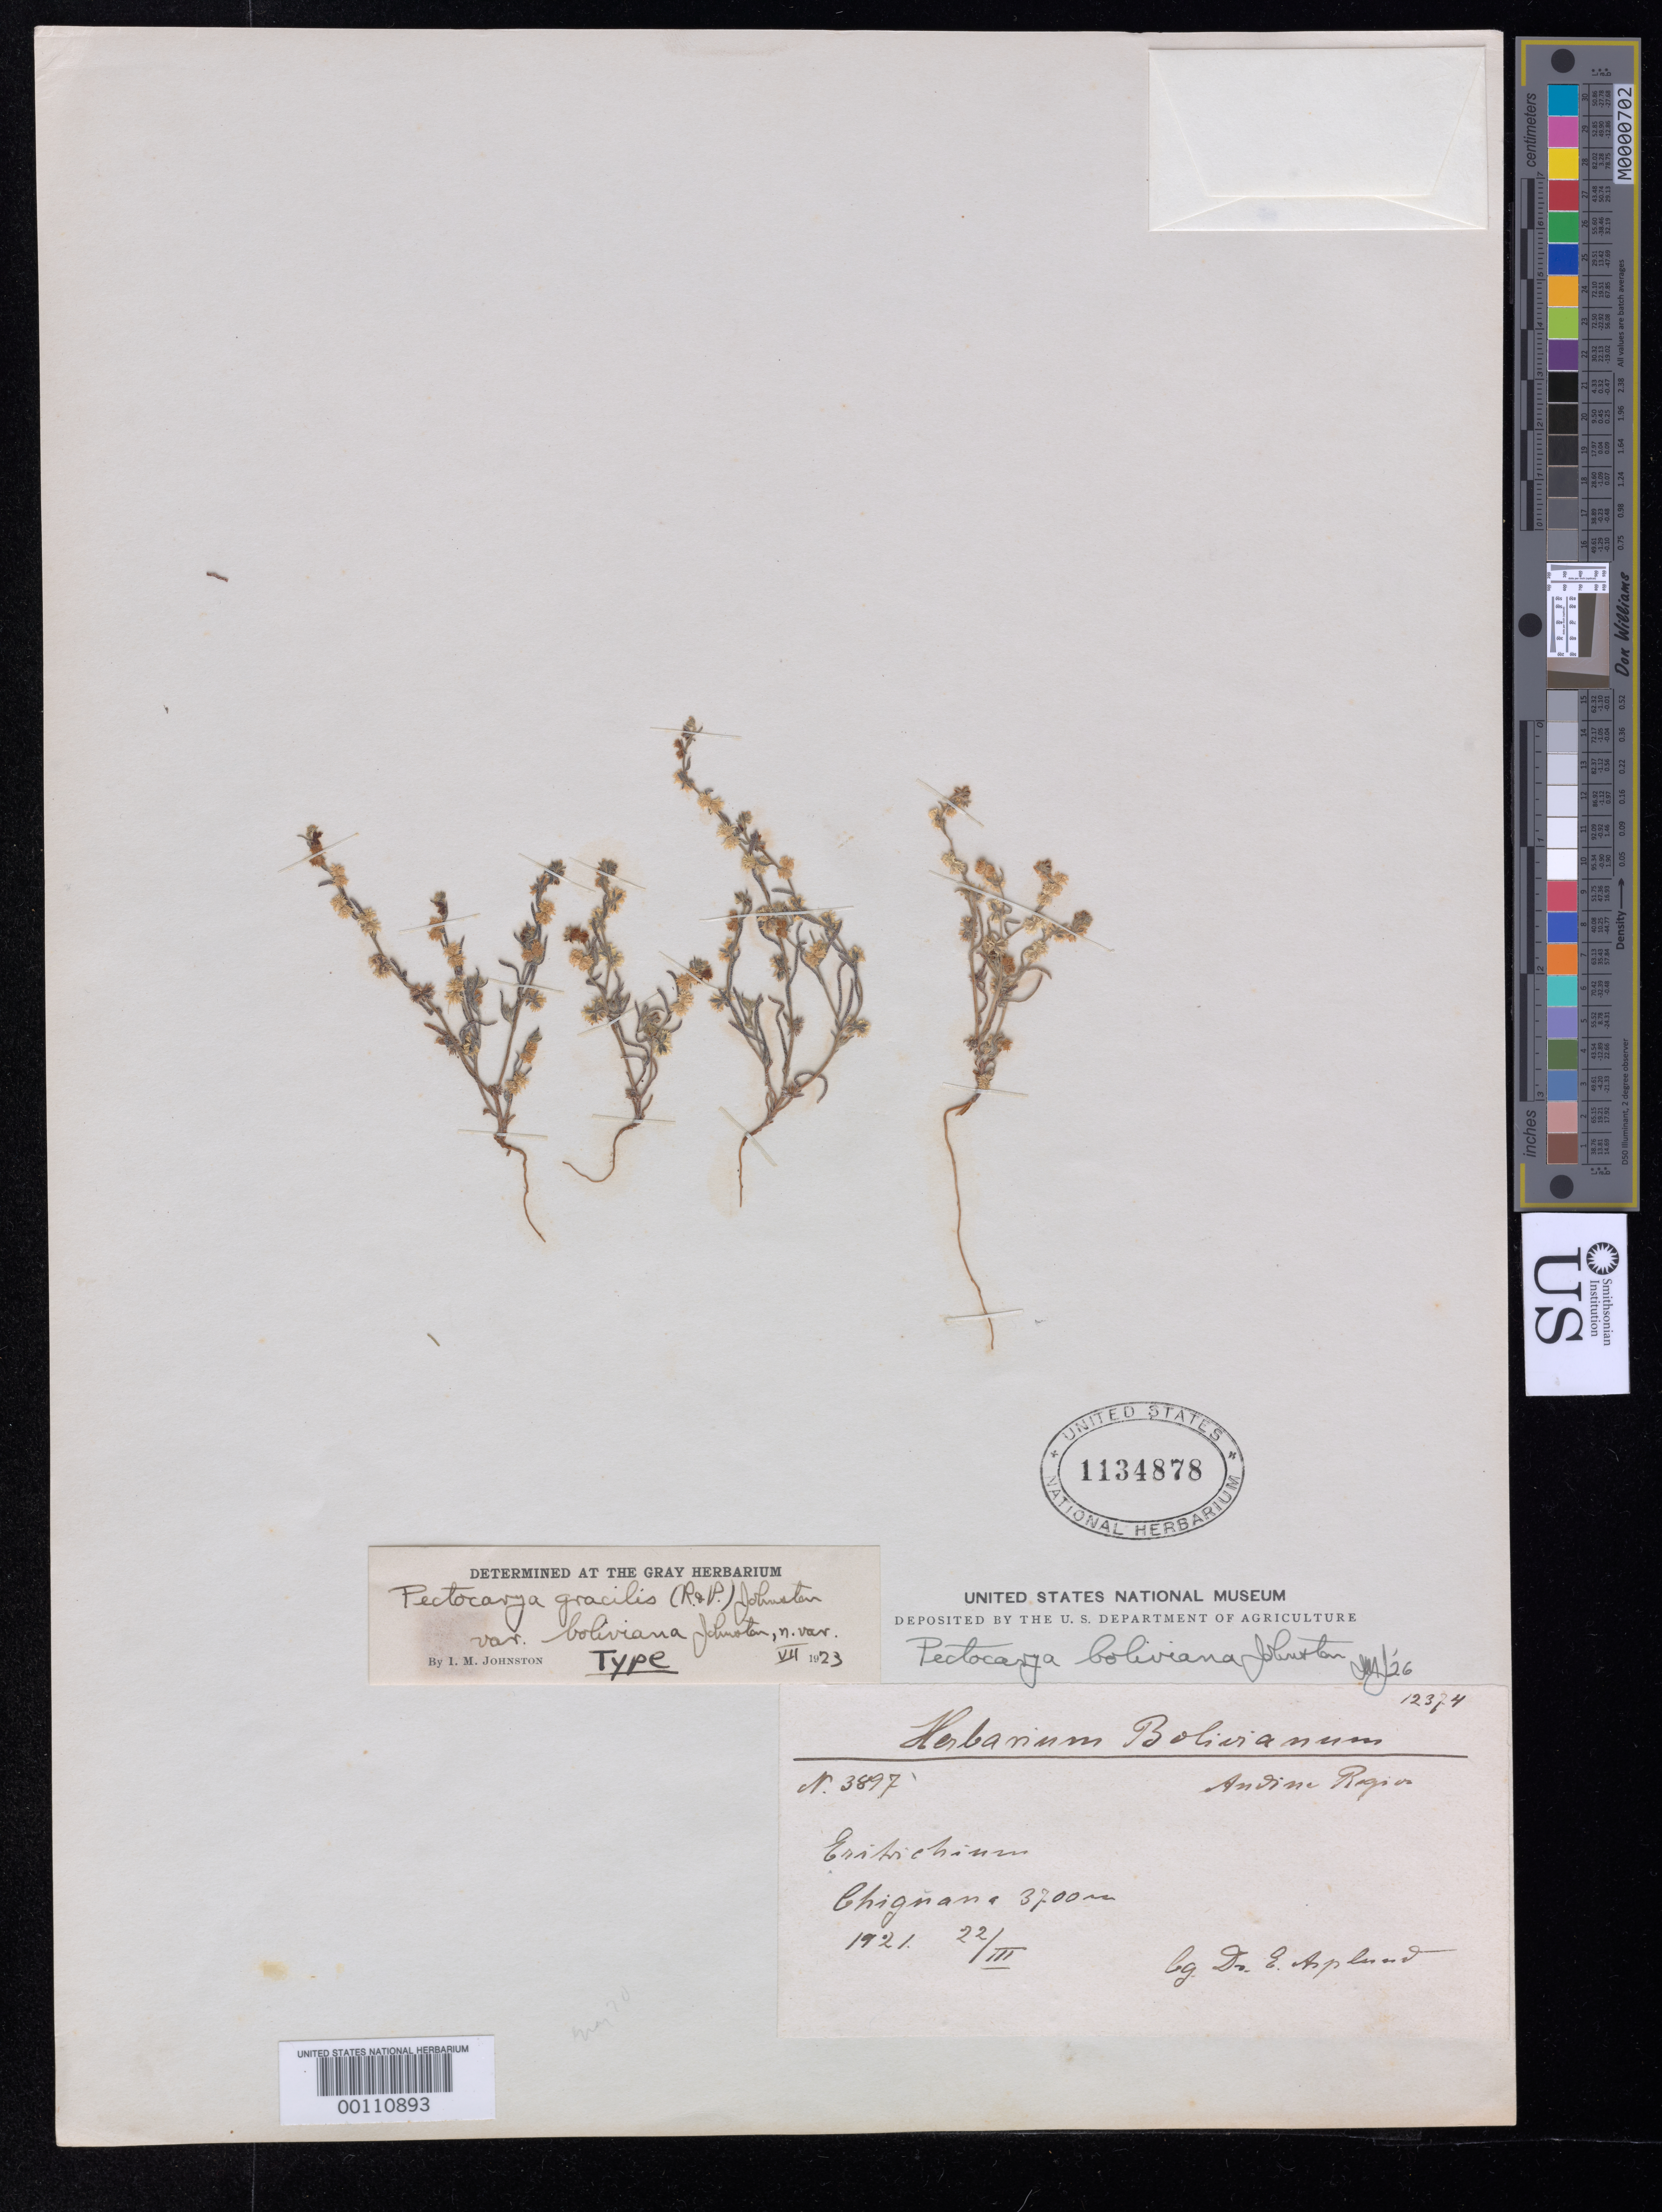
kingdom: Plantae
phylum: Tracheophyta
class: Magnoliopsida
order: Boraginales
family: Boraginaceae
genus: Pectocarya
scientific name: Pectocarya gracilis var. boliviana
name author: I.M. Johnst.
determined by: Johnston, I. M.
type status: Holotype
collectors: E. Asplund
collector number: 3897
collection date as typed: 22 Mar 1921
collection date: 1921-03-22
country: Bolivia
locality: Chignana.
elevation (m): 3700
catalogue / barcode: US 1134878